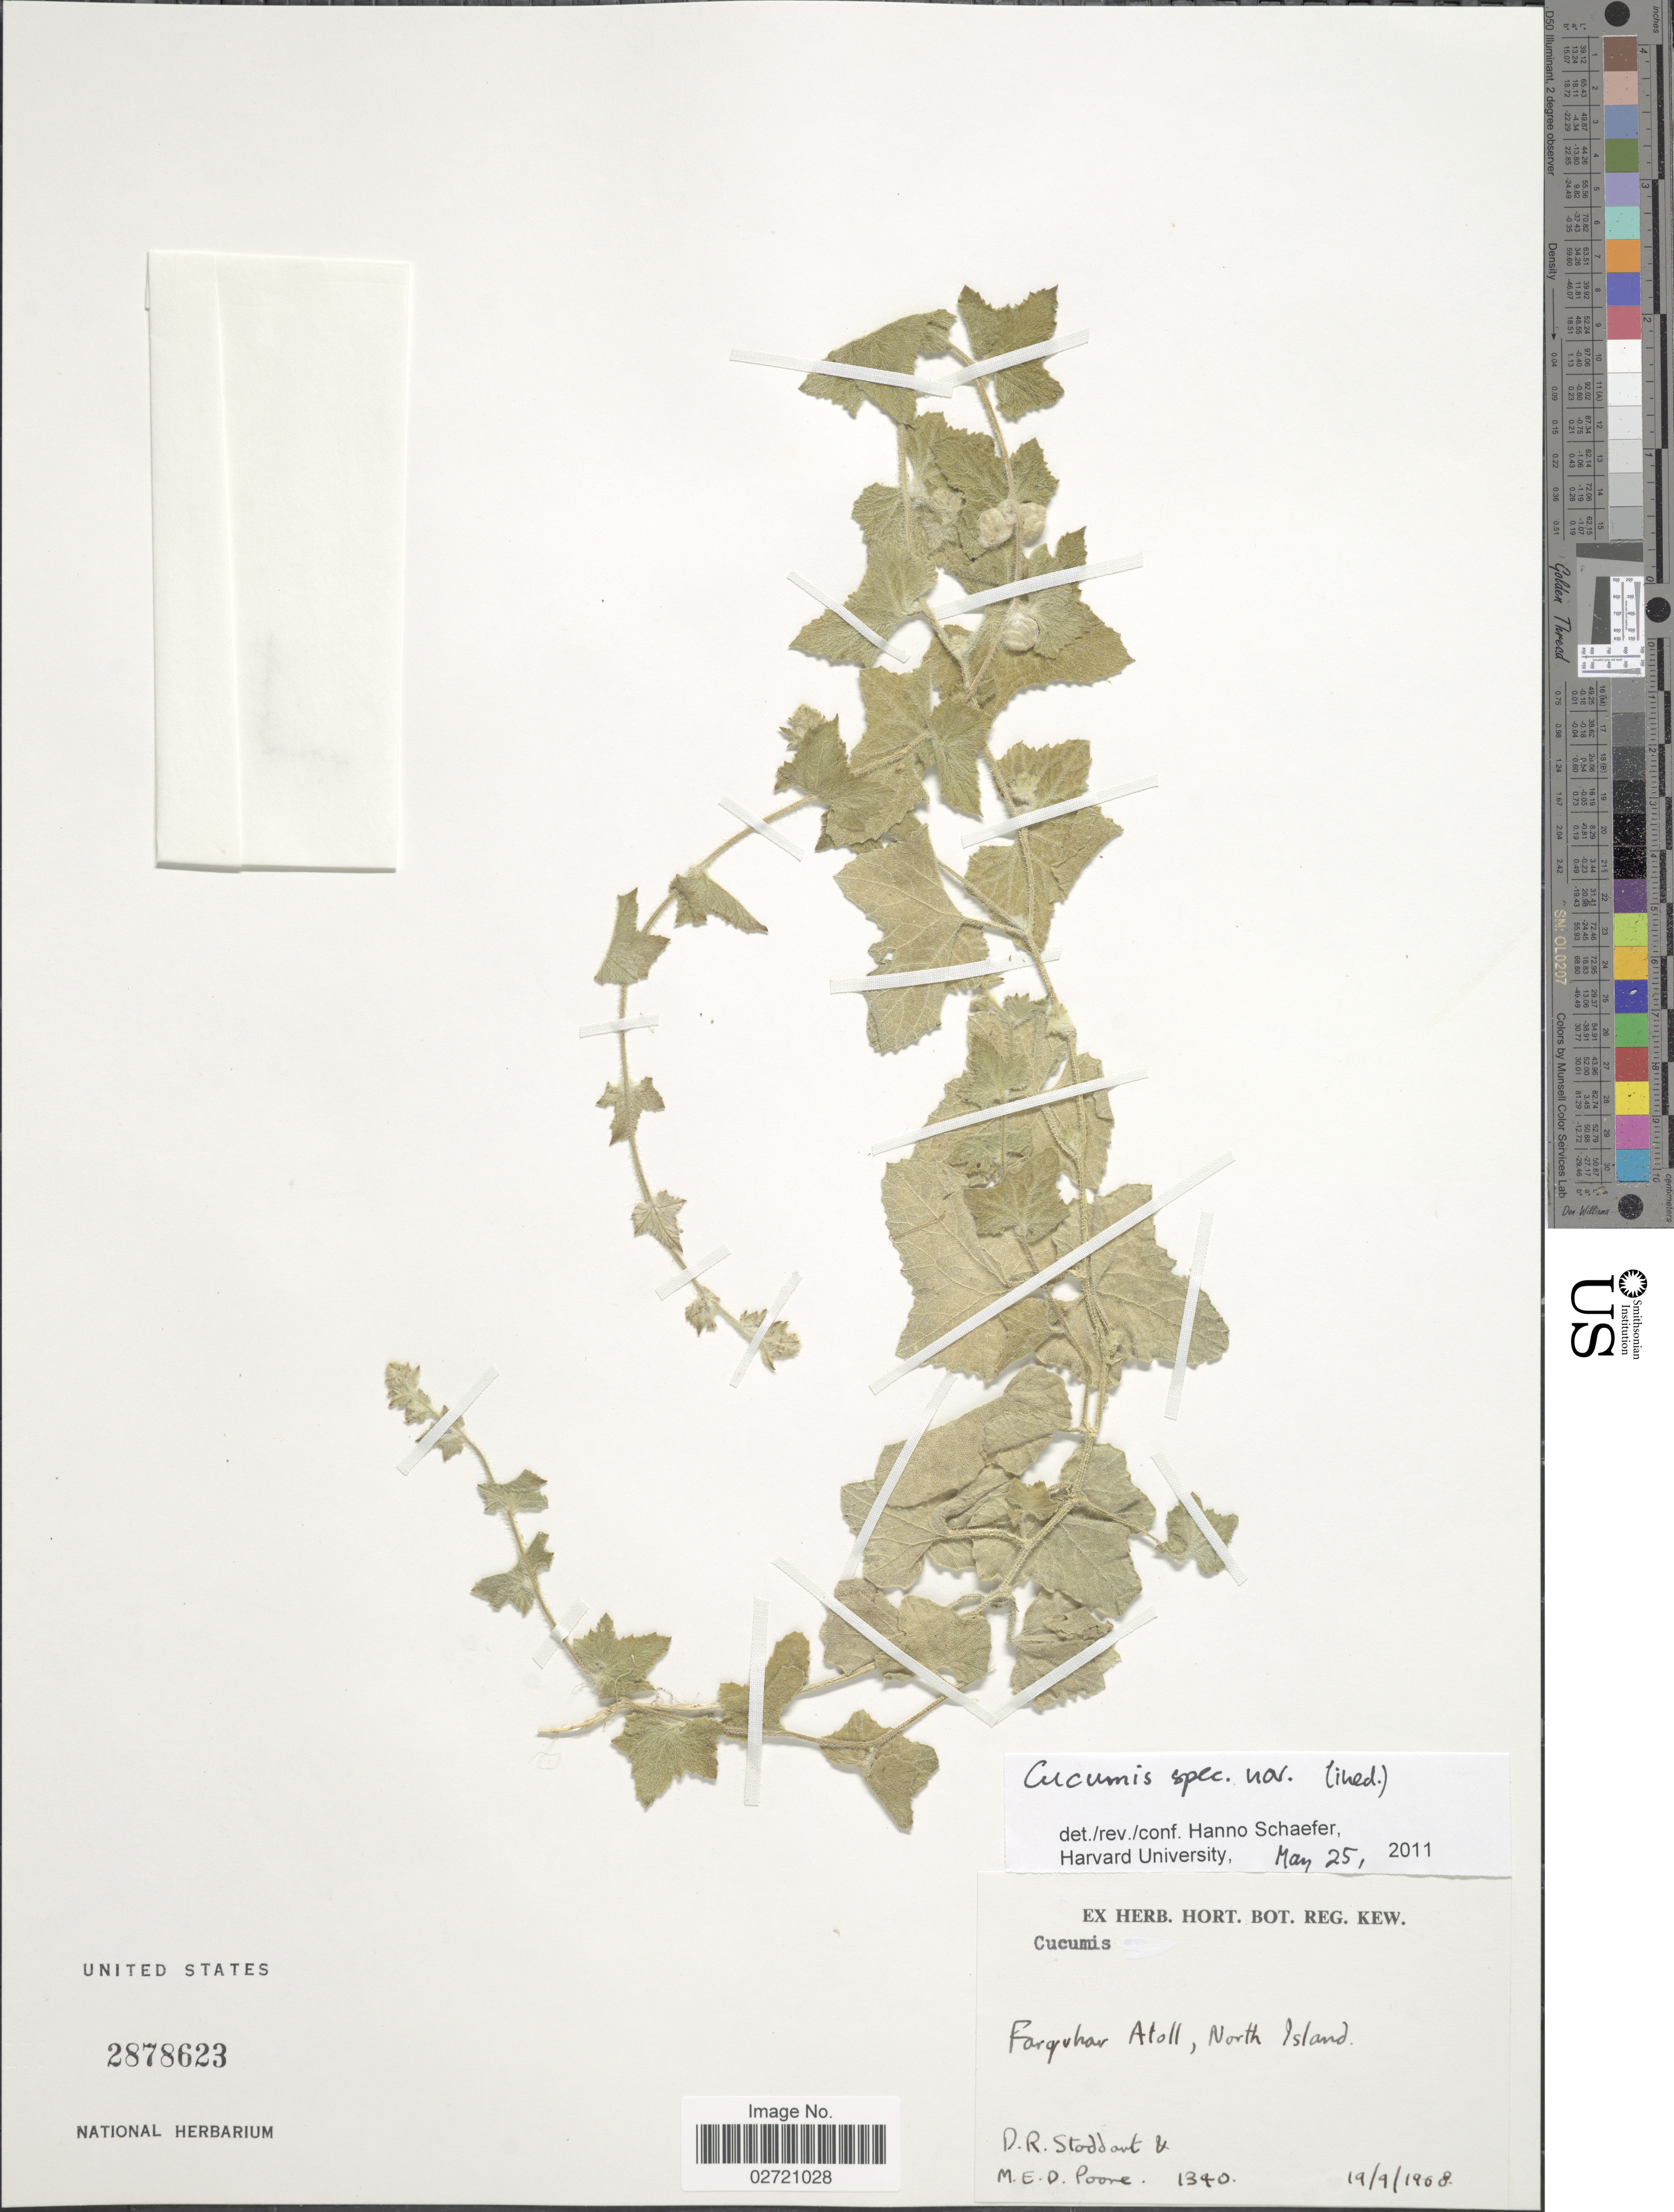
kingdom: Plantae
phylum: Tracheophyta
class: Magnoliopsida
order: Cucurbitales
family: Cucurbitaceae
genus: Cucumis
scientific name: Cucumis sp.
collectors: D. R. Stoddart & M. E. D. Poore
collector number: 1340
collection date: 1968-08-18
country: Seychelles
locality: Farquhar Atoll, North Island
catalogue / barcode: US 2878623